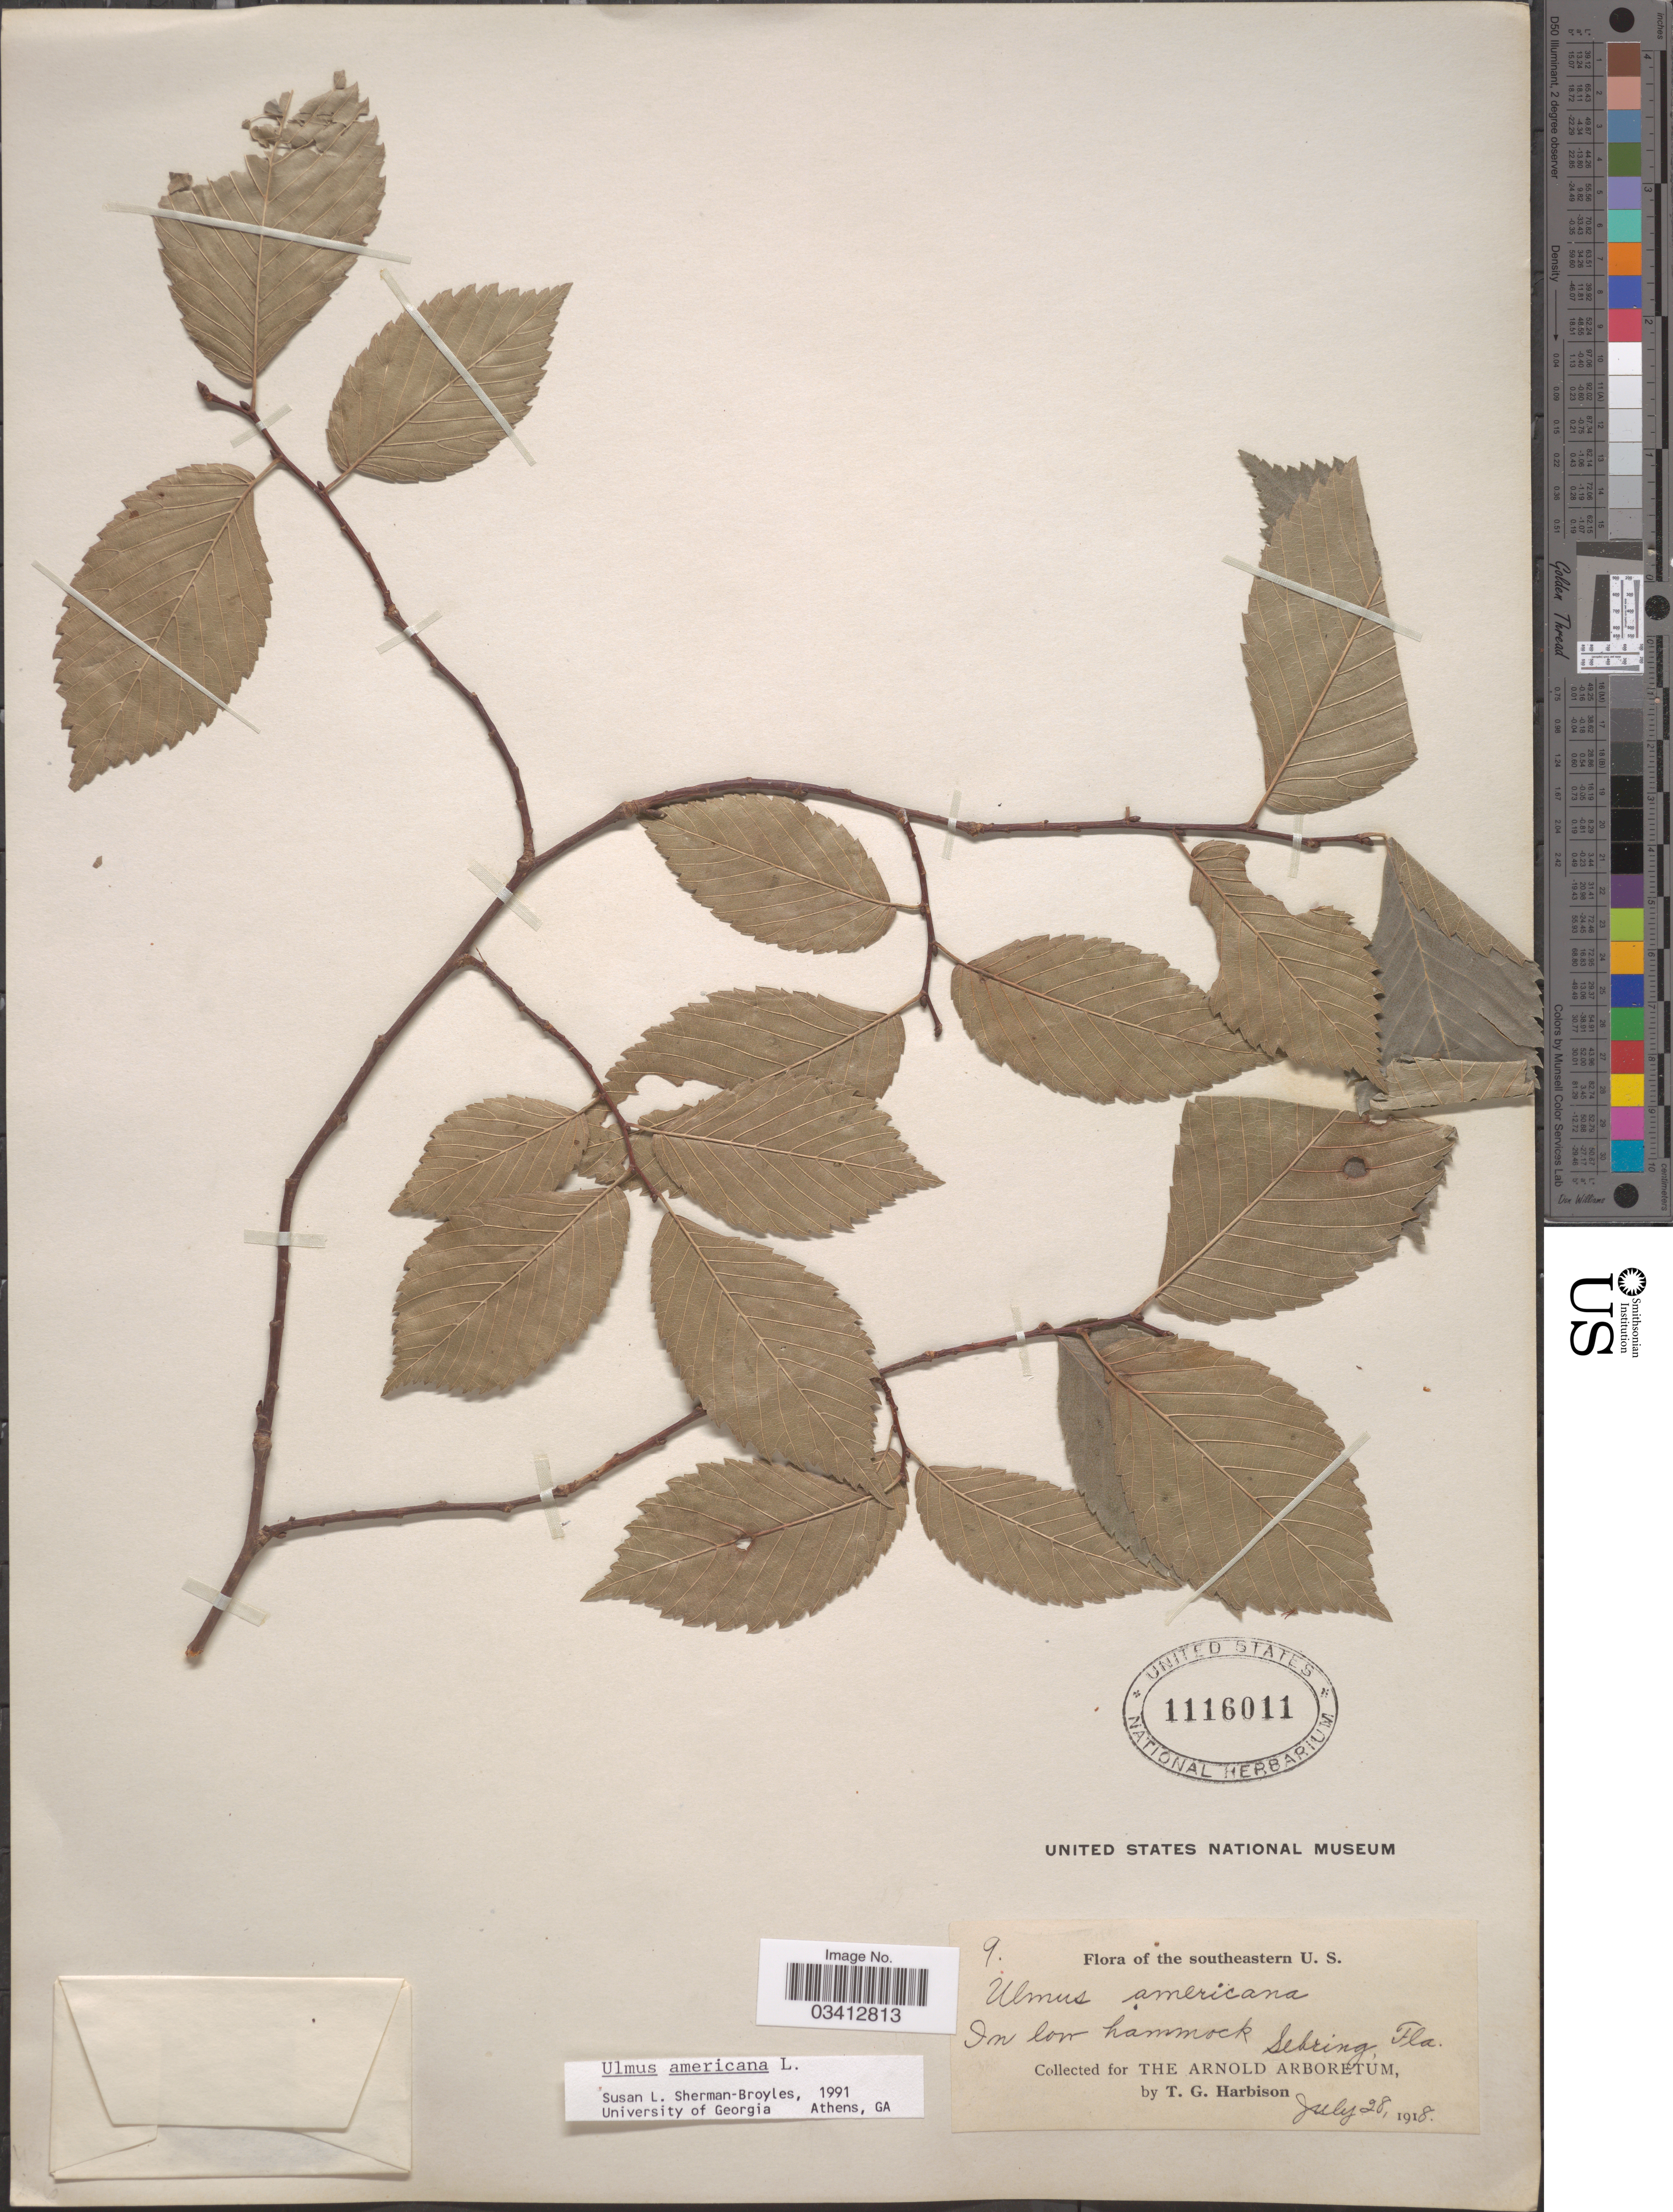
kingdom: Plantae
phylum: Tracheophyta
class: Magnoliopsida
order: Rosales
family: Ulmaceae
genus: Ulmus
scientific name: Ulmus americana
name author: L.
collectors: T. Harbison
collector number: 9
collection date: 1918-07-28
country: United States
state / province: Florida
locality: Southeastern U.S. In low hammock Sebring.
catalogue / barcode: US 1116011